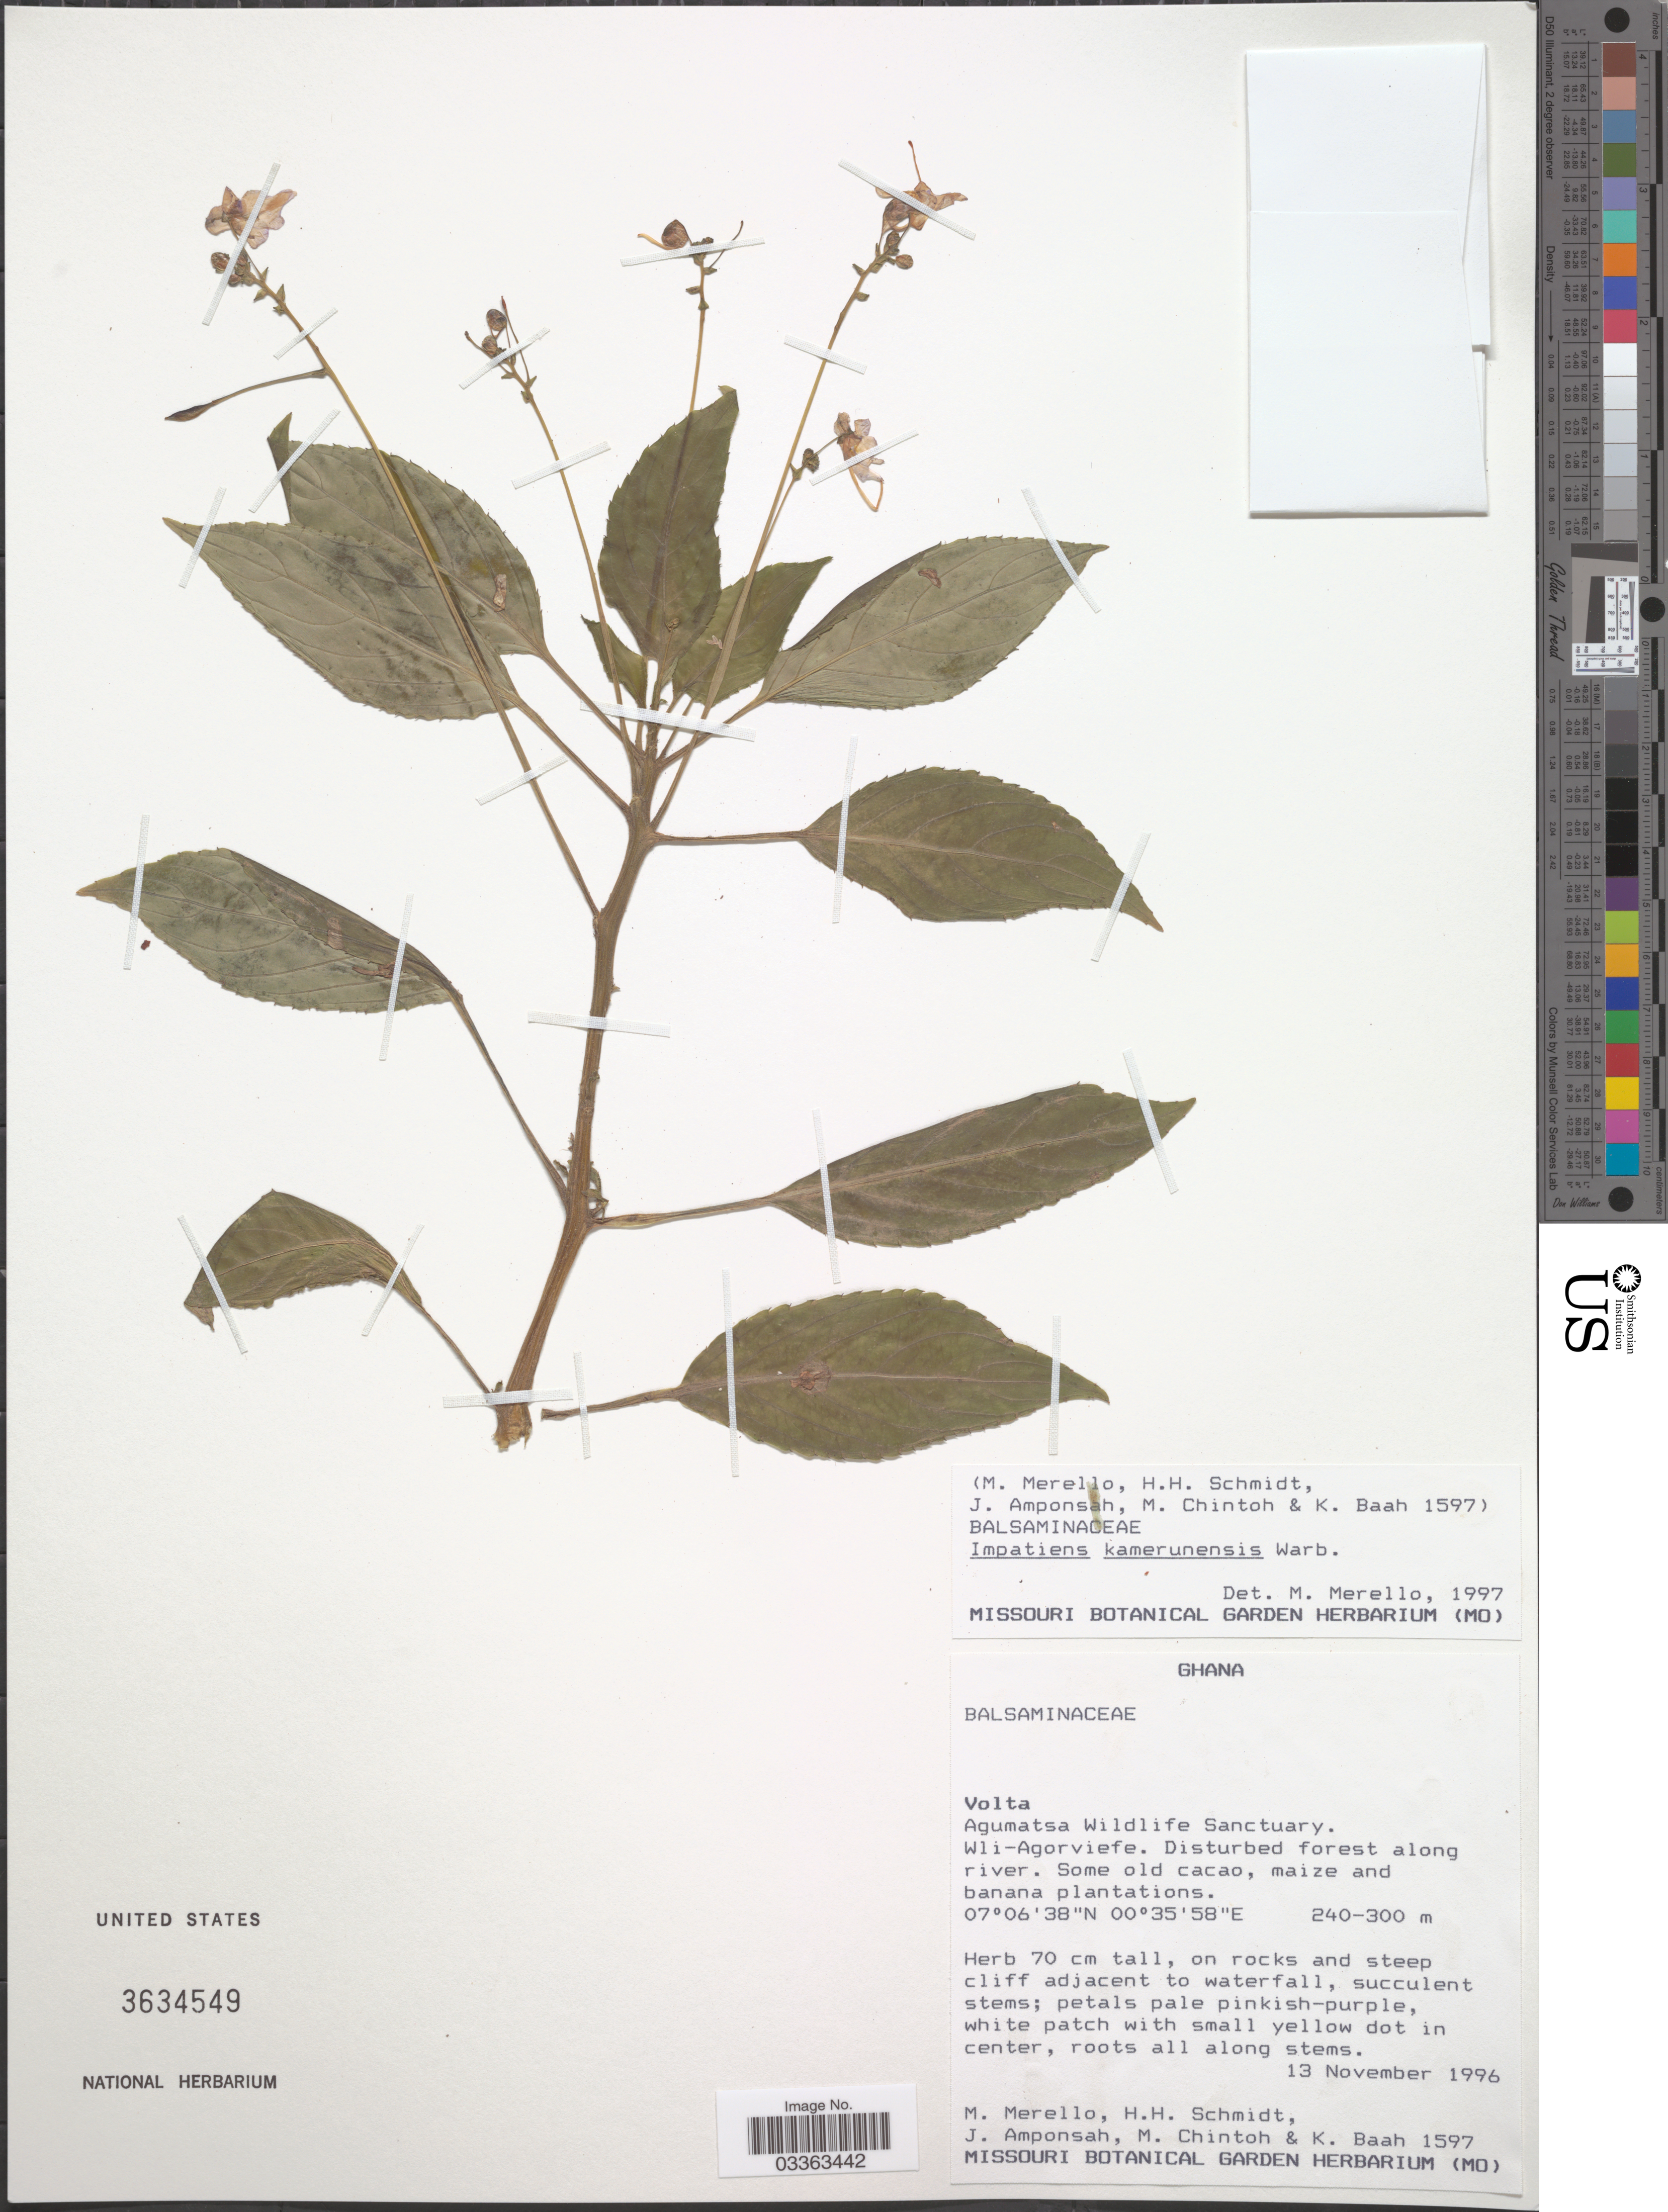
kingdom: Plantae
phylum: Tracheophyta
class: Magnoliopsida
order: Ericales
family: Balsaminaceae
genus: Impatiens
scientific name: Impatiens kamerunensis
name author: Warb.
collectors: M. Merello, H. H. Schmidt, J. Amponsah, M. Chintoh & K. Baah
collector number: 1597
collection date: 1996-11-13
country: Ghana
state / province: Volta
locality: Agumatsa Wildlife Sanctuary. Wli-Agorviefe.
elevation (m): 240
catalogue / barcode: US 3634549